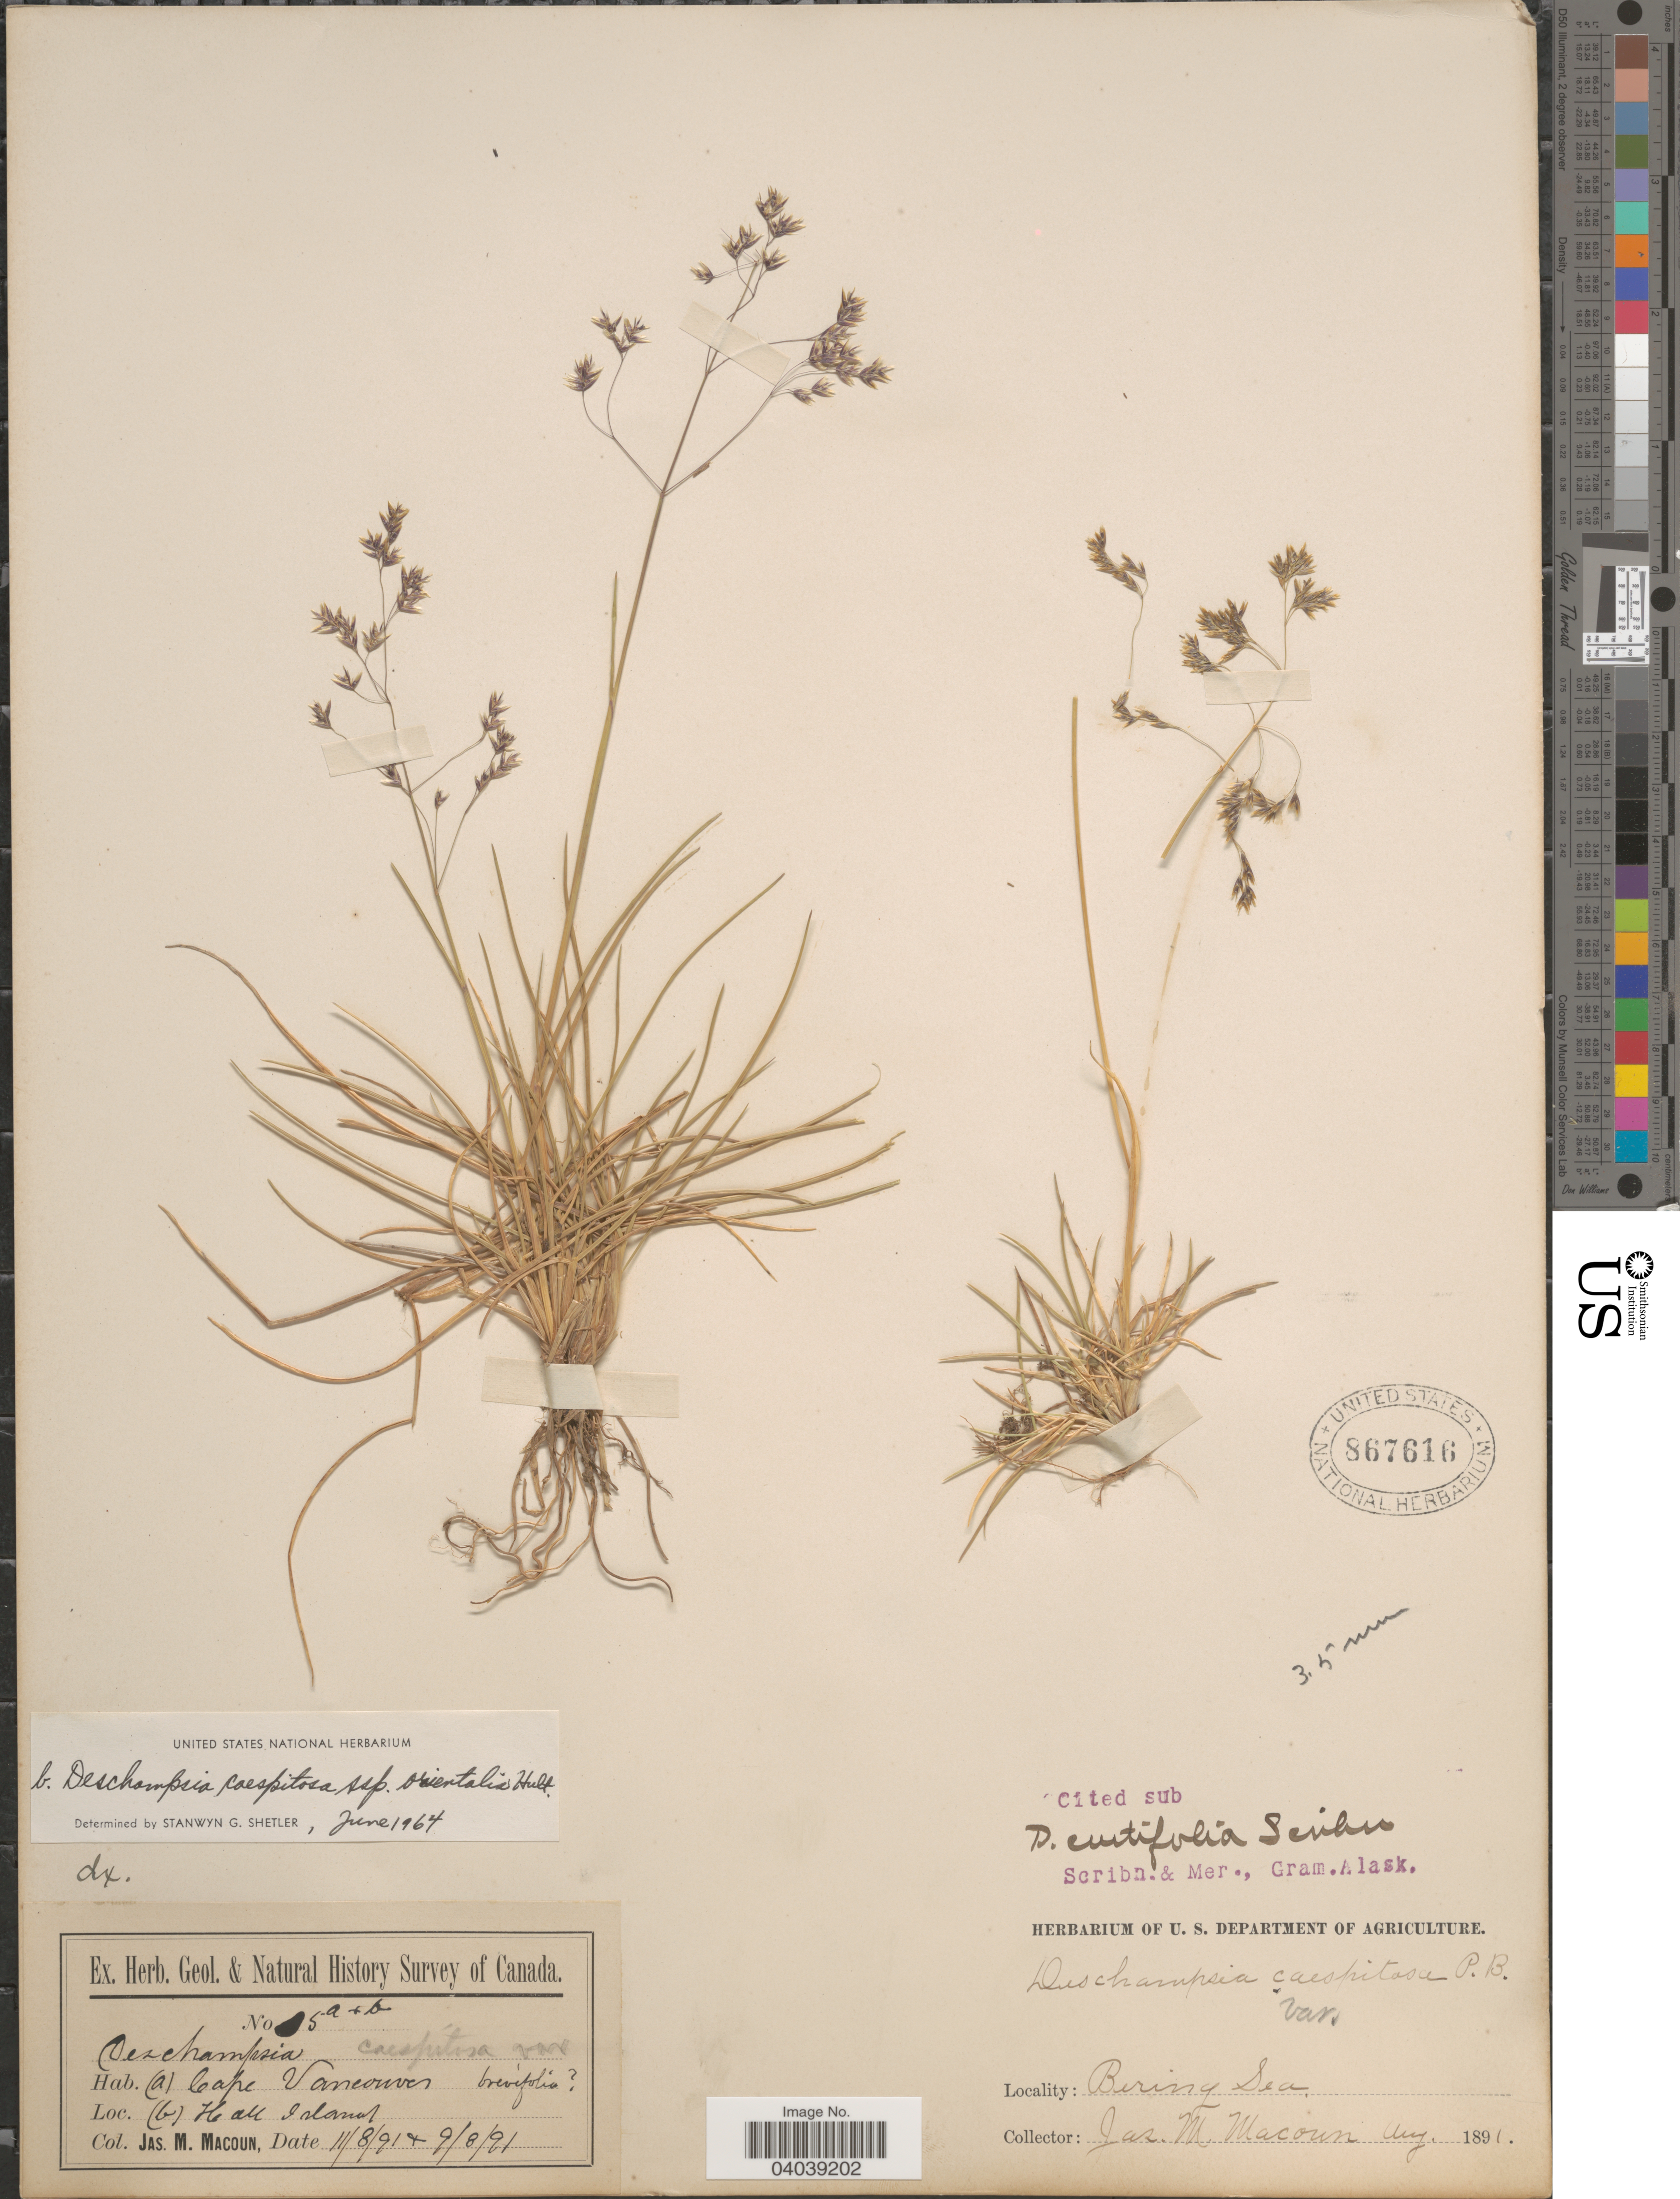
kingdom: Plantae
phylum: Tracheophyta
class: Liliopsida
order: Poales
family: Poaceae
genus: Deschampsia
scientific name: Deschampsia cespitosa subsp. orientalis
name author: Hultén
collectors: J. M. Macoun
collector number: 5a+b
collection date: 1891-08-09/1891-08-11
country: Canada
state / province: British Columbia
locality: Cape Vancouver. Hall Island. Bering Sea.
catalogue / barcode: US 867616